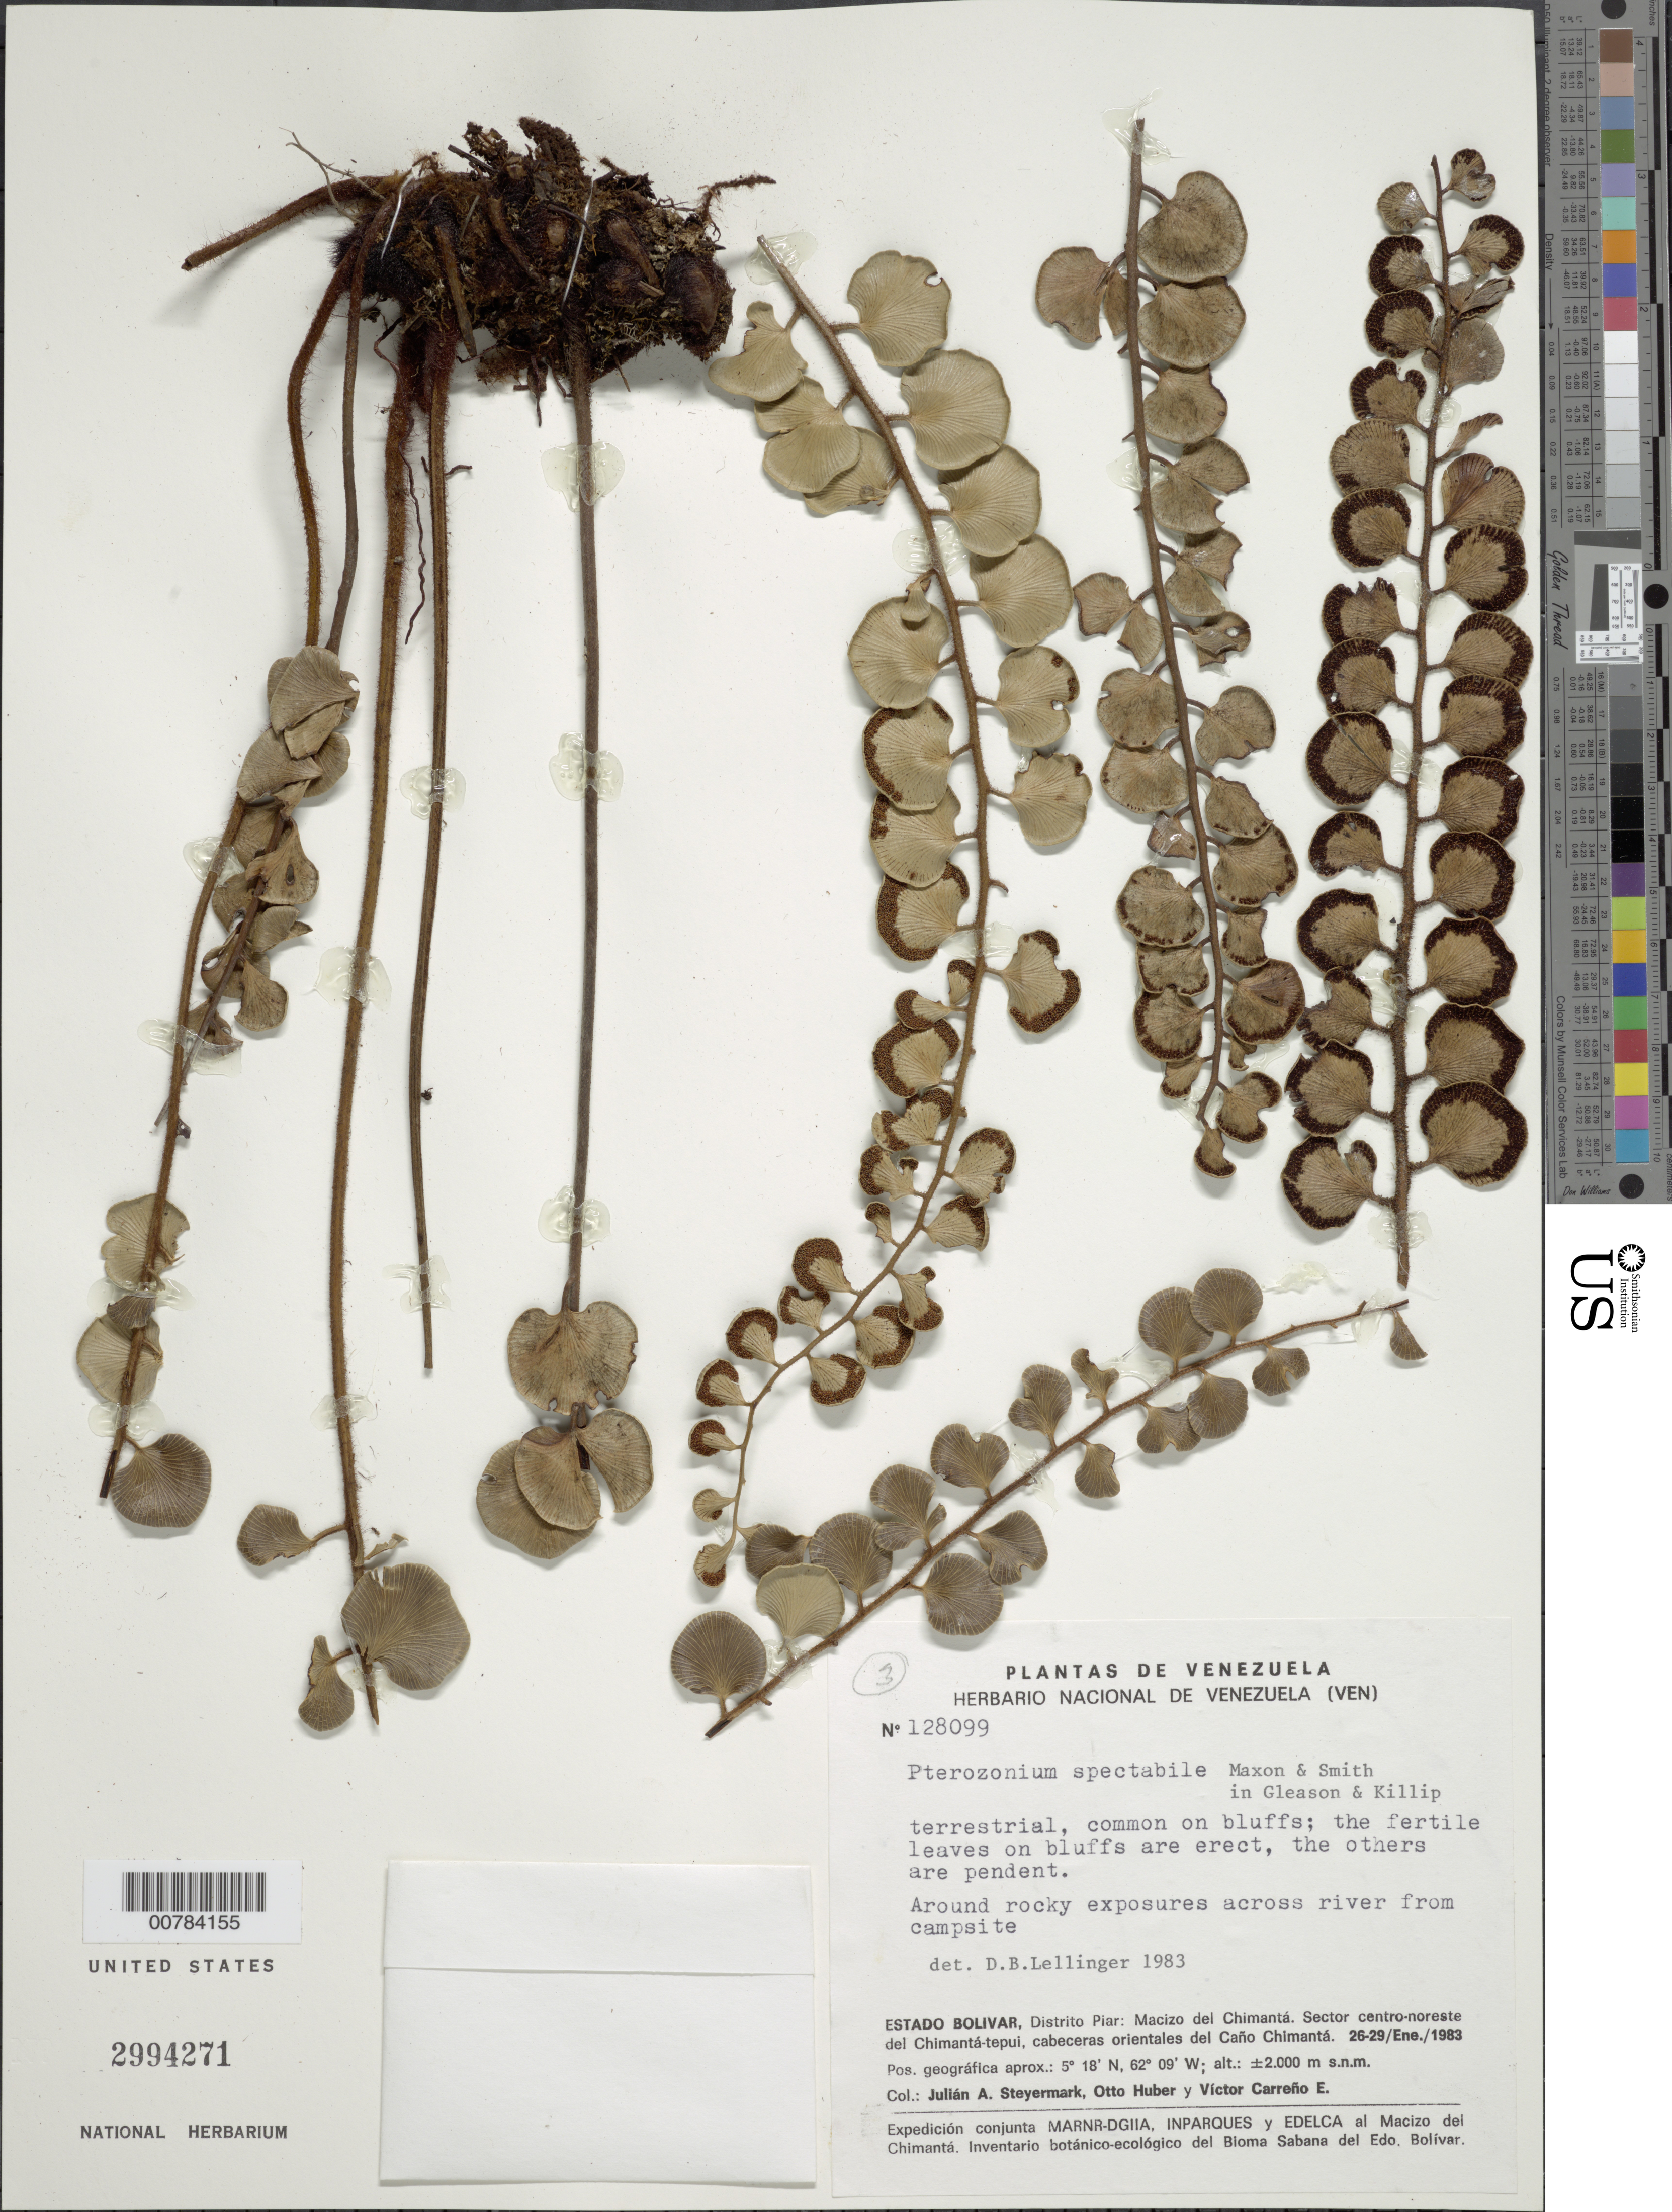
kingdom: Plantae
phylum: Tracheophyta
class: Polypodiopsida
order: Polypodiales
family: Pteridaceae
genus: Pterozonium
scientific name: Pterozonium spectabile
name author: Maxon & A.C. Sm.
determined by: Lellinger, David B., (BOT), Smithsonian Institution - National Museum of Natural History (UNITED STATES)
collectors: J. Steyermark, O. Huber & V. Carreño E.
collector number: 128099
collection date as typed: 26-Jan-83 to 29-Jan-83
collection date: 1983-01-26/1983-01-29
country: Venezuela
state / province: Bolívar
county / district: Piar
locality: Macizo del Chimantá, sector centro-noreste del Chimantá-tepuí, cabeceras orientales del Caño Chimantá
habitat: On bluffs, around rocky exposures across river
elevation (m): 2000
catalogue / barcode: US 2994217